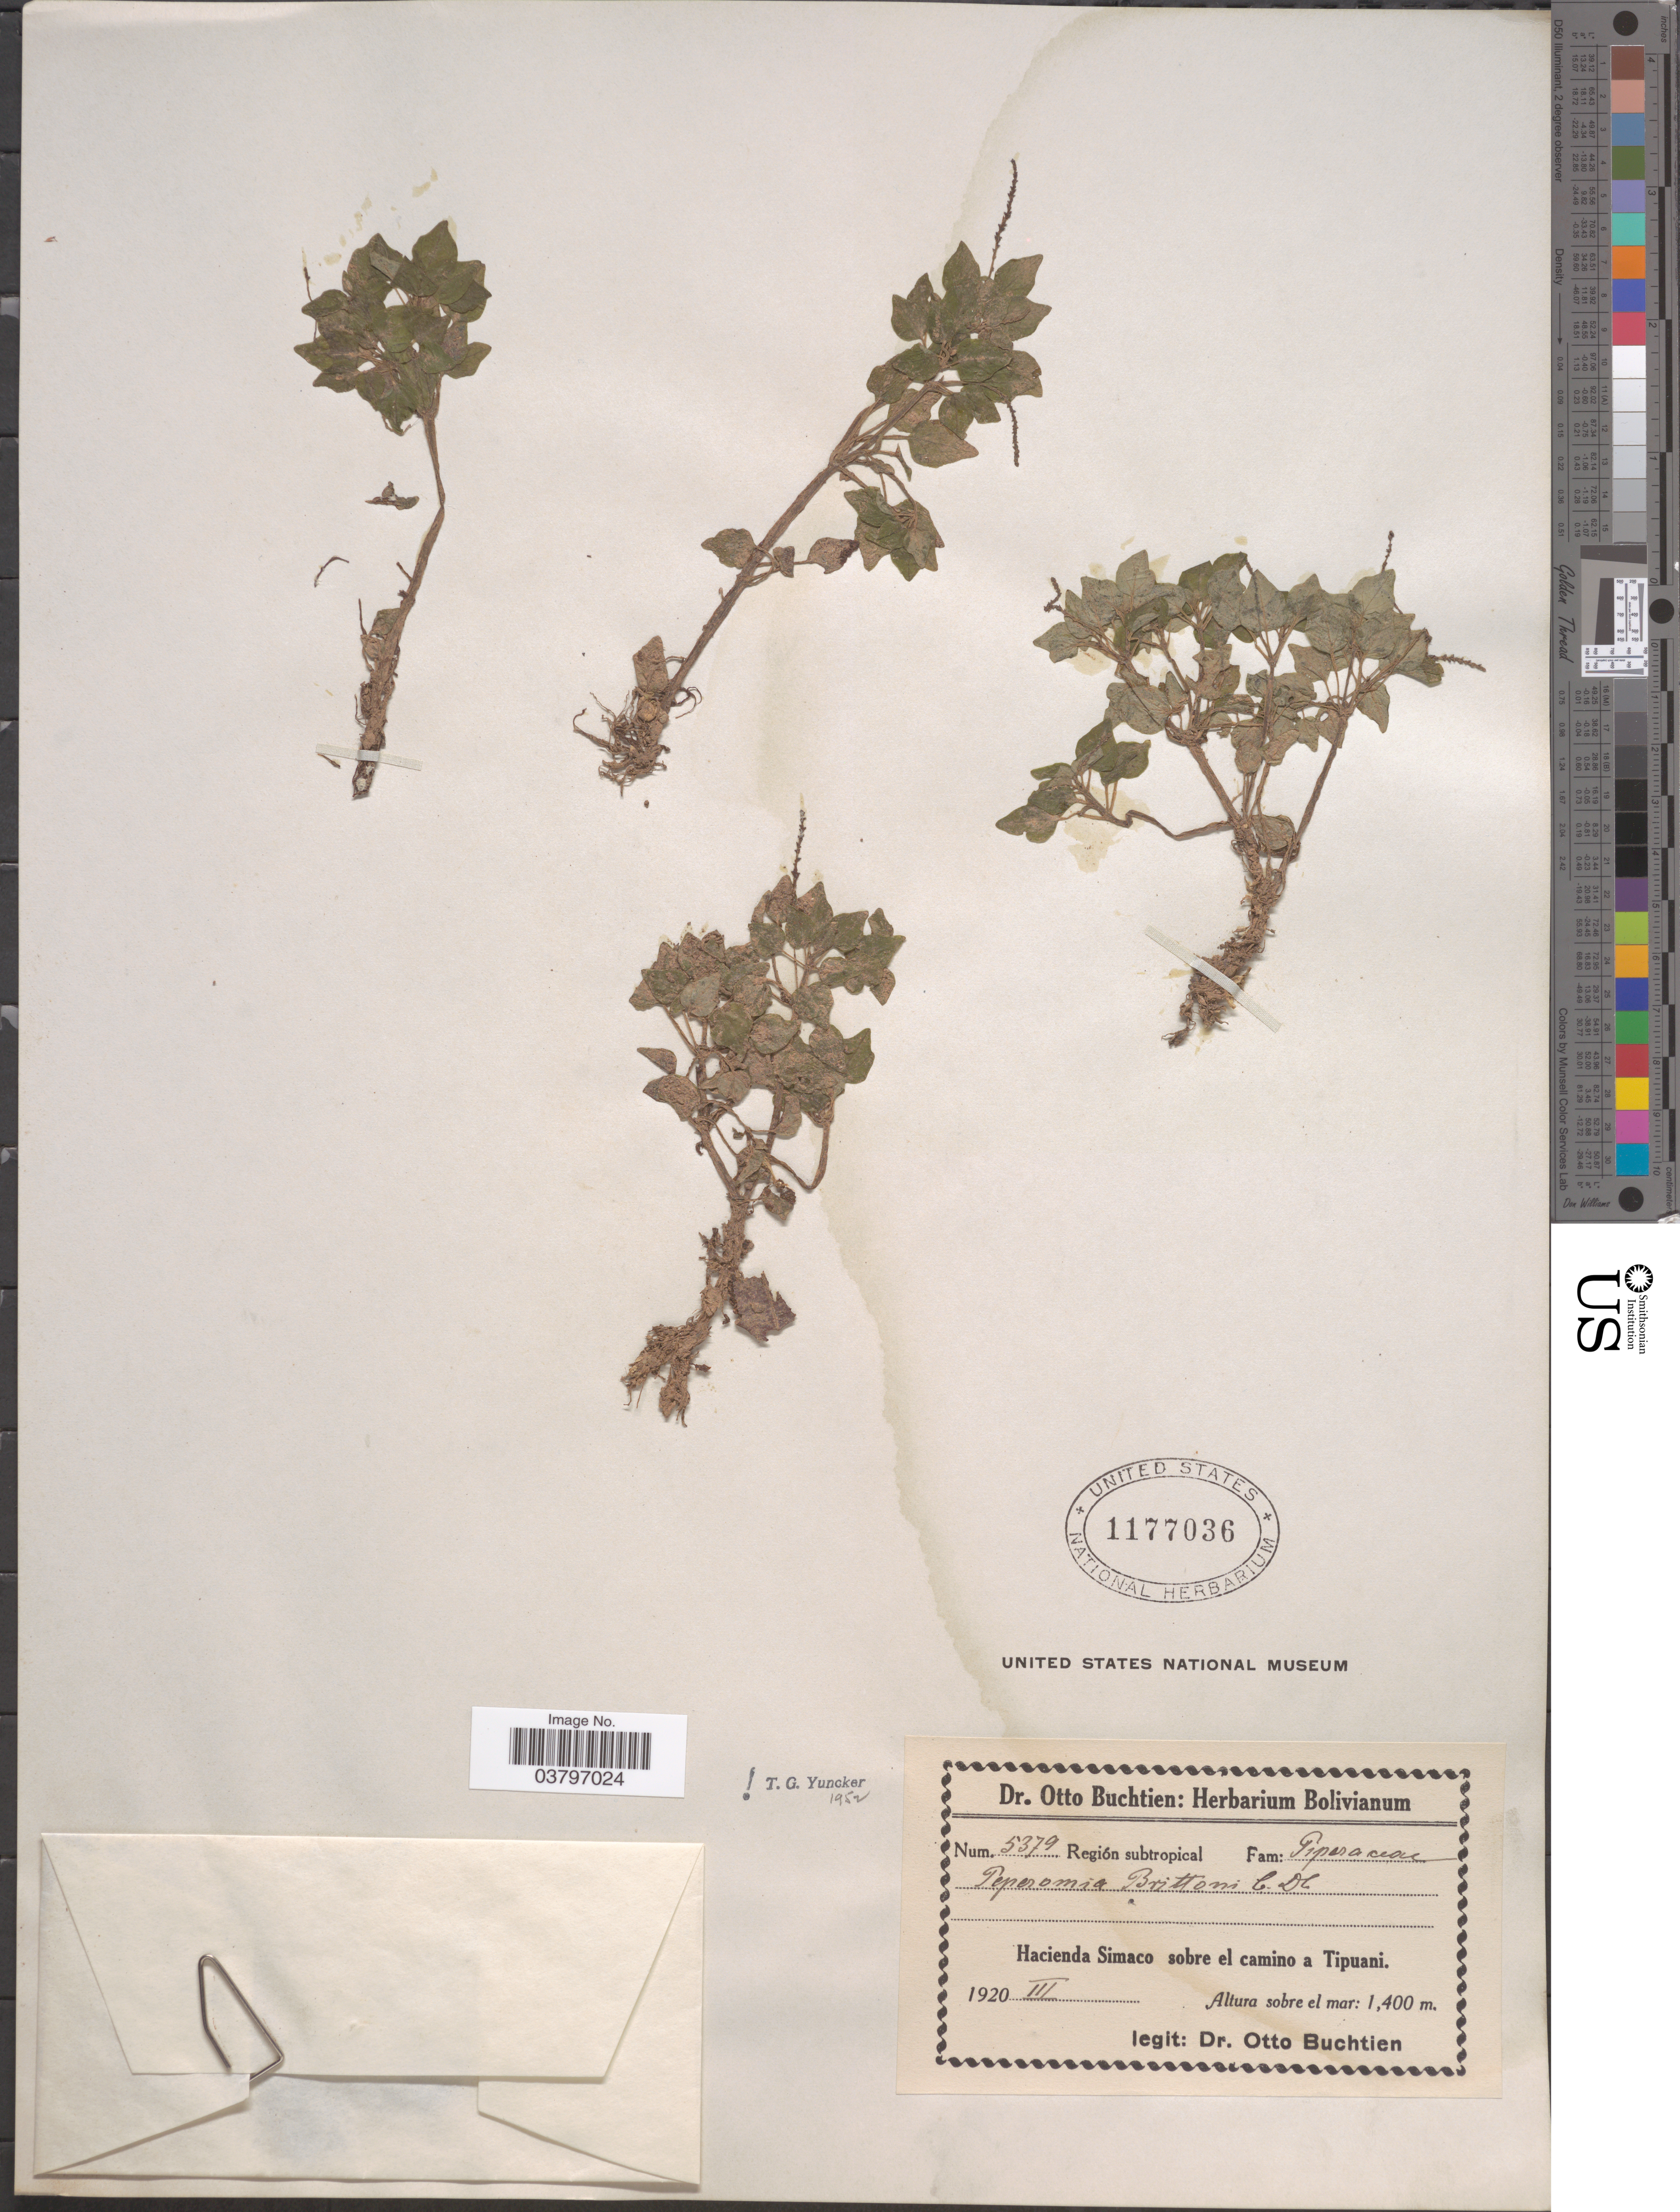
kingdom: Plantae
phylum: Tracheophyta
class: Magnoliopsida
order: Piperales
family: Piperaceae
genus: Peperomia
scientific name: Peperomia brittonii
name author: C. DC.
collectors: O. Buchtien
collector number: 5379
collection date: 1920-03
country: Bolivia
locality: Región subtropical. Hacienda Simaco sobre el camino a Tipuani.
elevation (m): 1400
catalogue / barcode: US 1177036